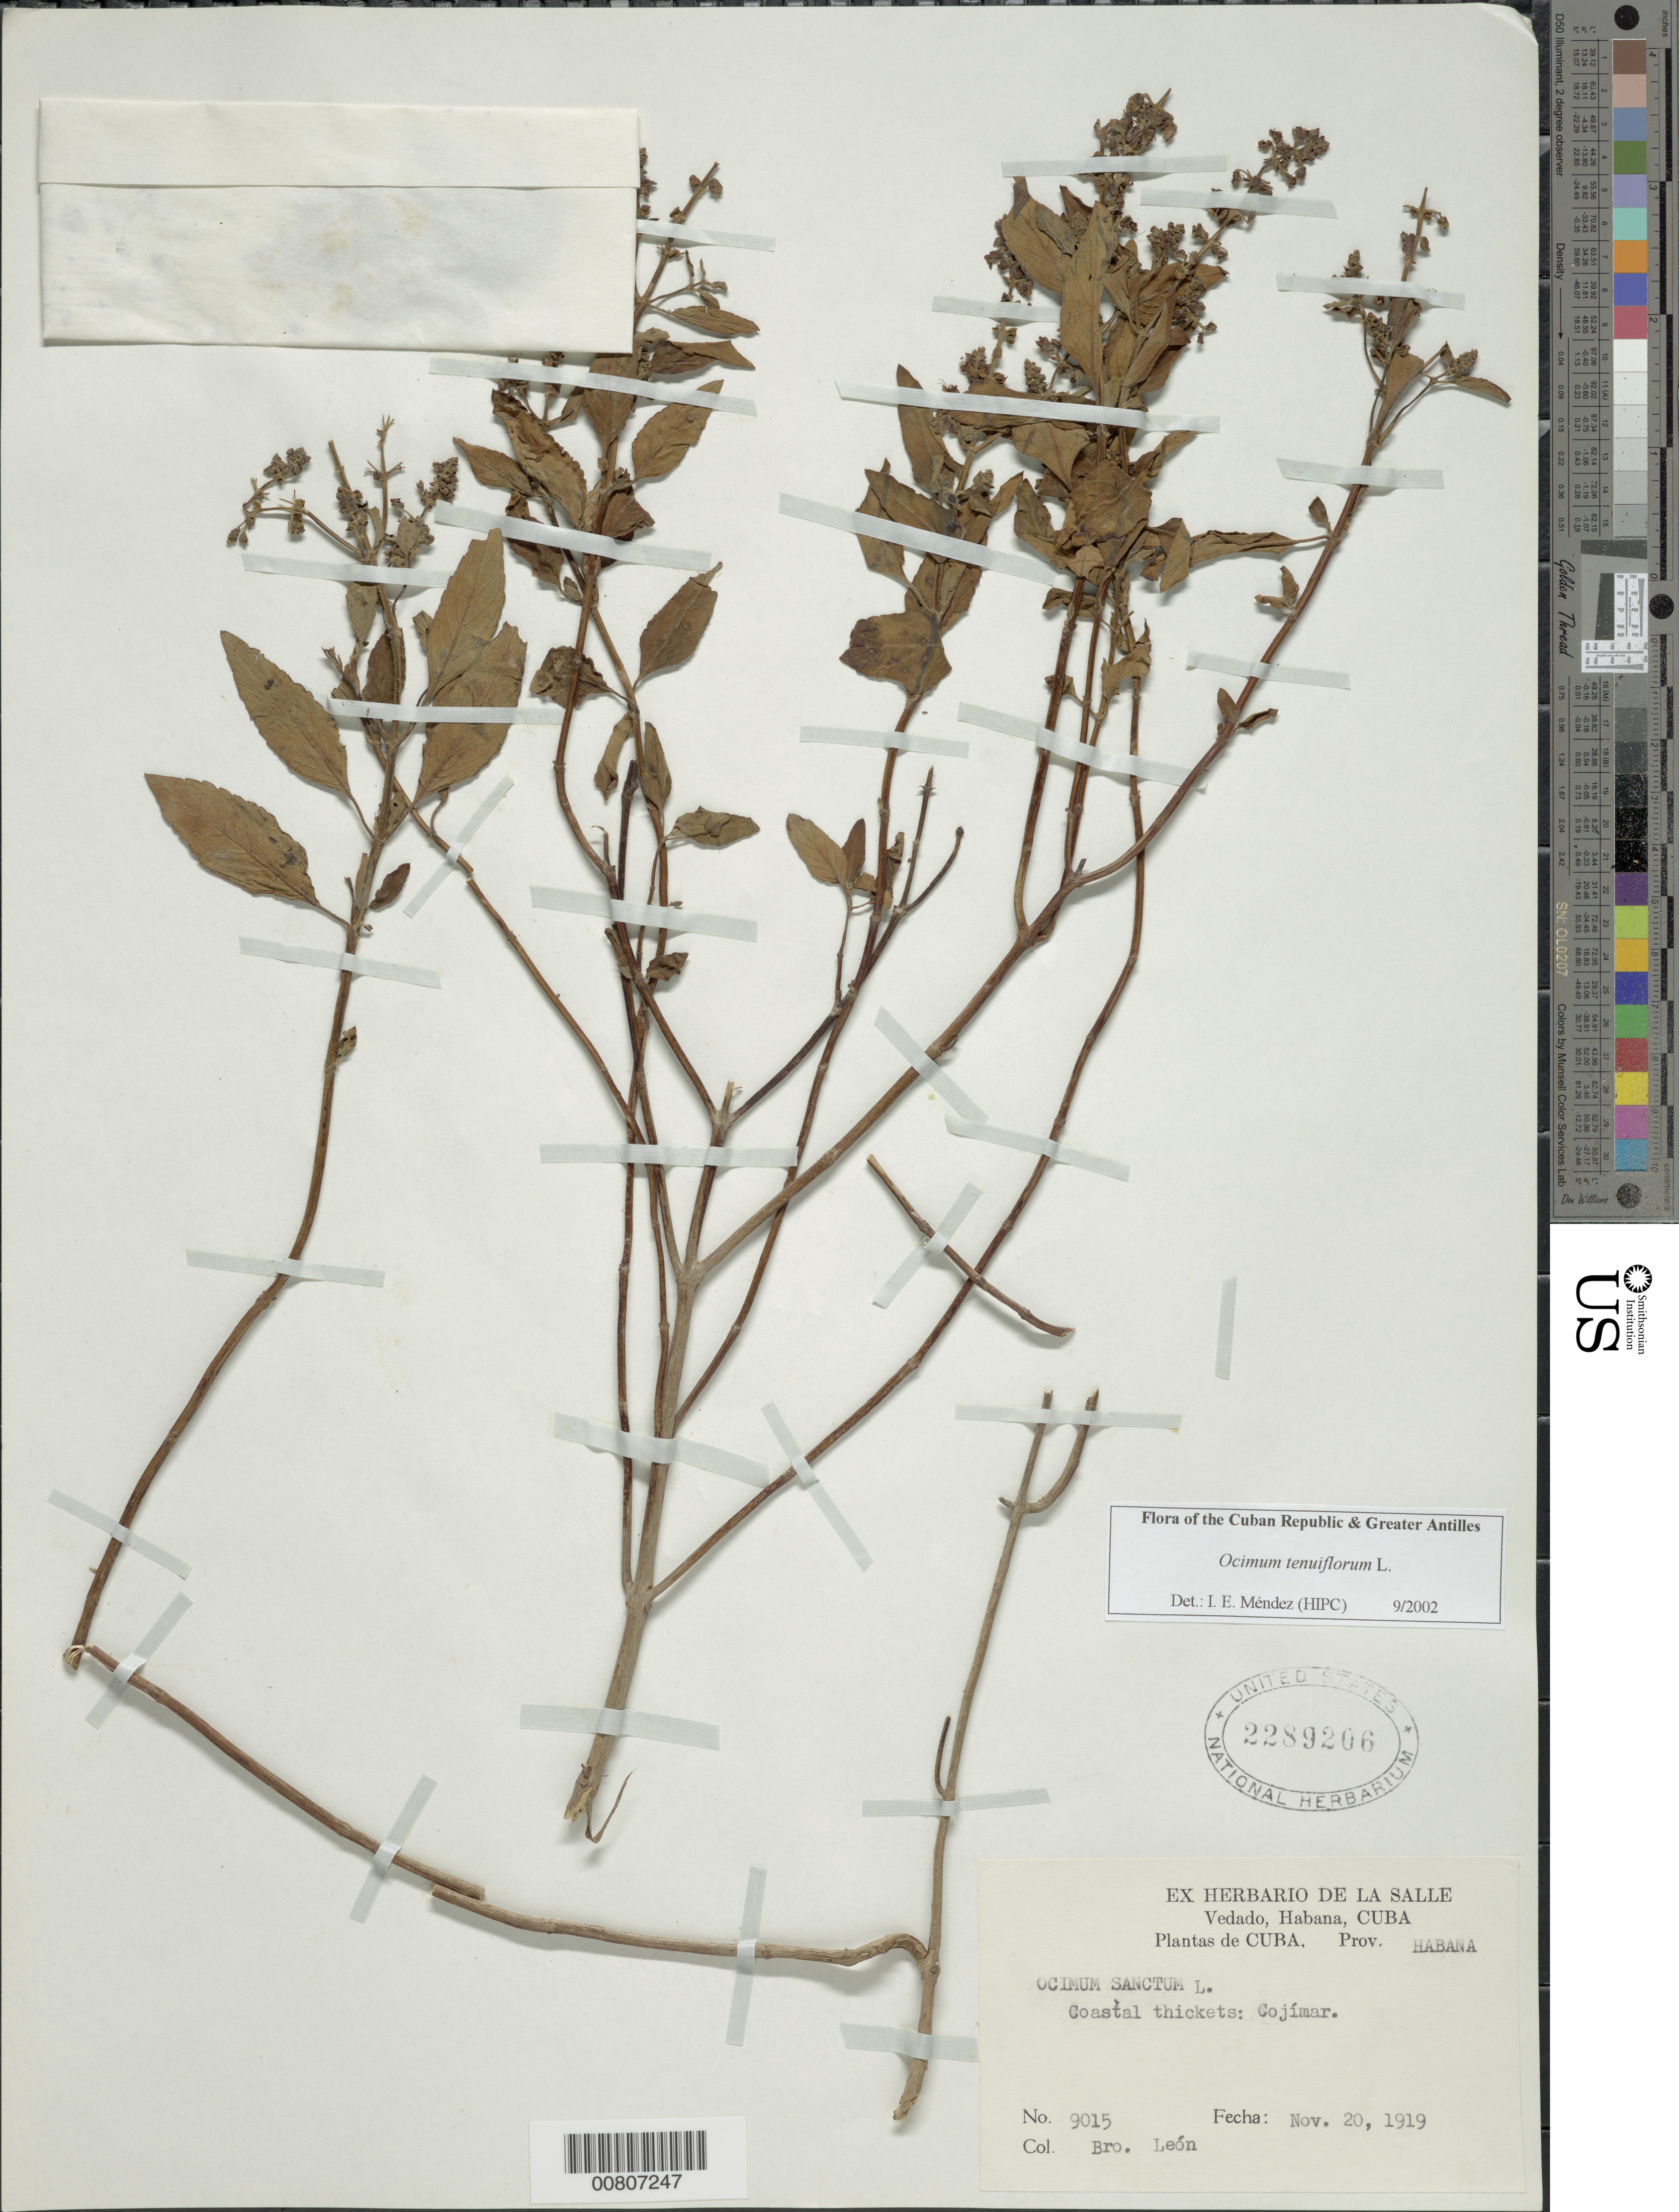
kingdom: Plantae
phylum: Tracheophyta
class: Magnoliopsida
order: Lamiales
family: Lamiaceae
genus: Ocimum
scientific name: Ocimum tenuiflorum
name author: L.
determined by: Méndez, Isidro E., (HIPC)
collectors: Bro. León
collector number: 9015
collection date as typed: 20 Nov 1919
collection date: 1919-11-20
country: Cuba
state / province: La Habana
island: Cuba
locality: Cojímar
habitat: Coastal thickets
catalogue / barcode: US 2289206